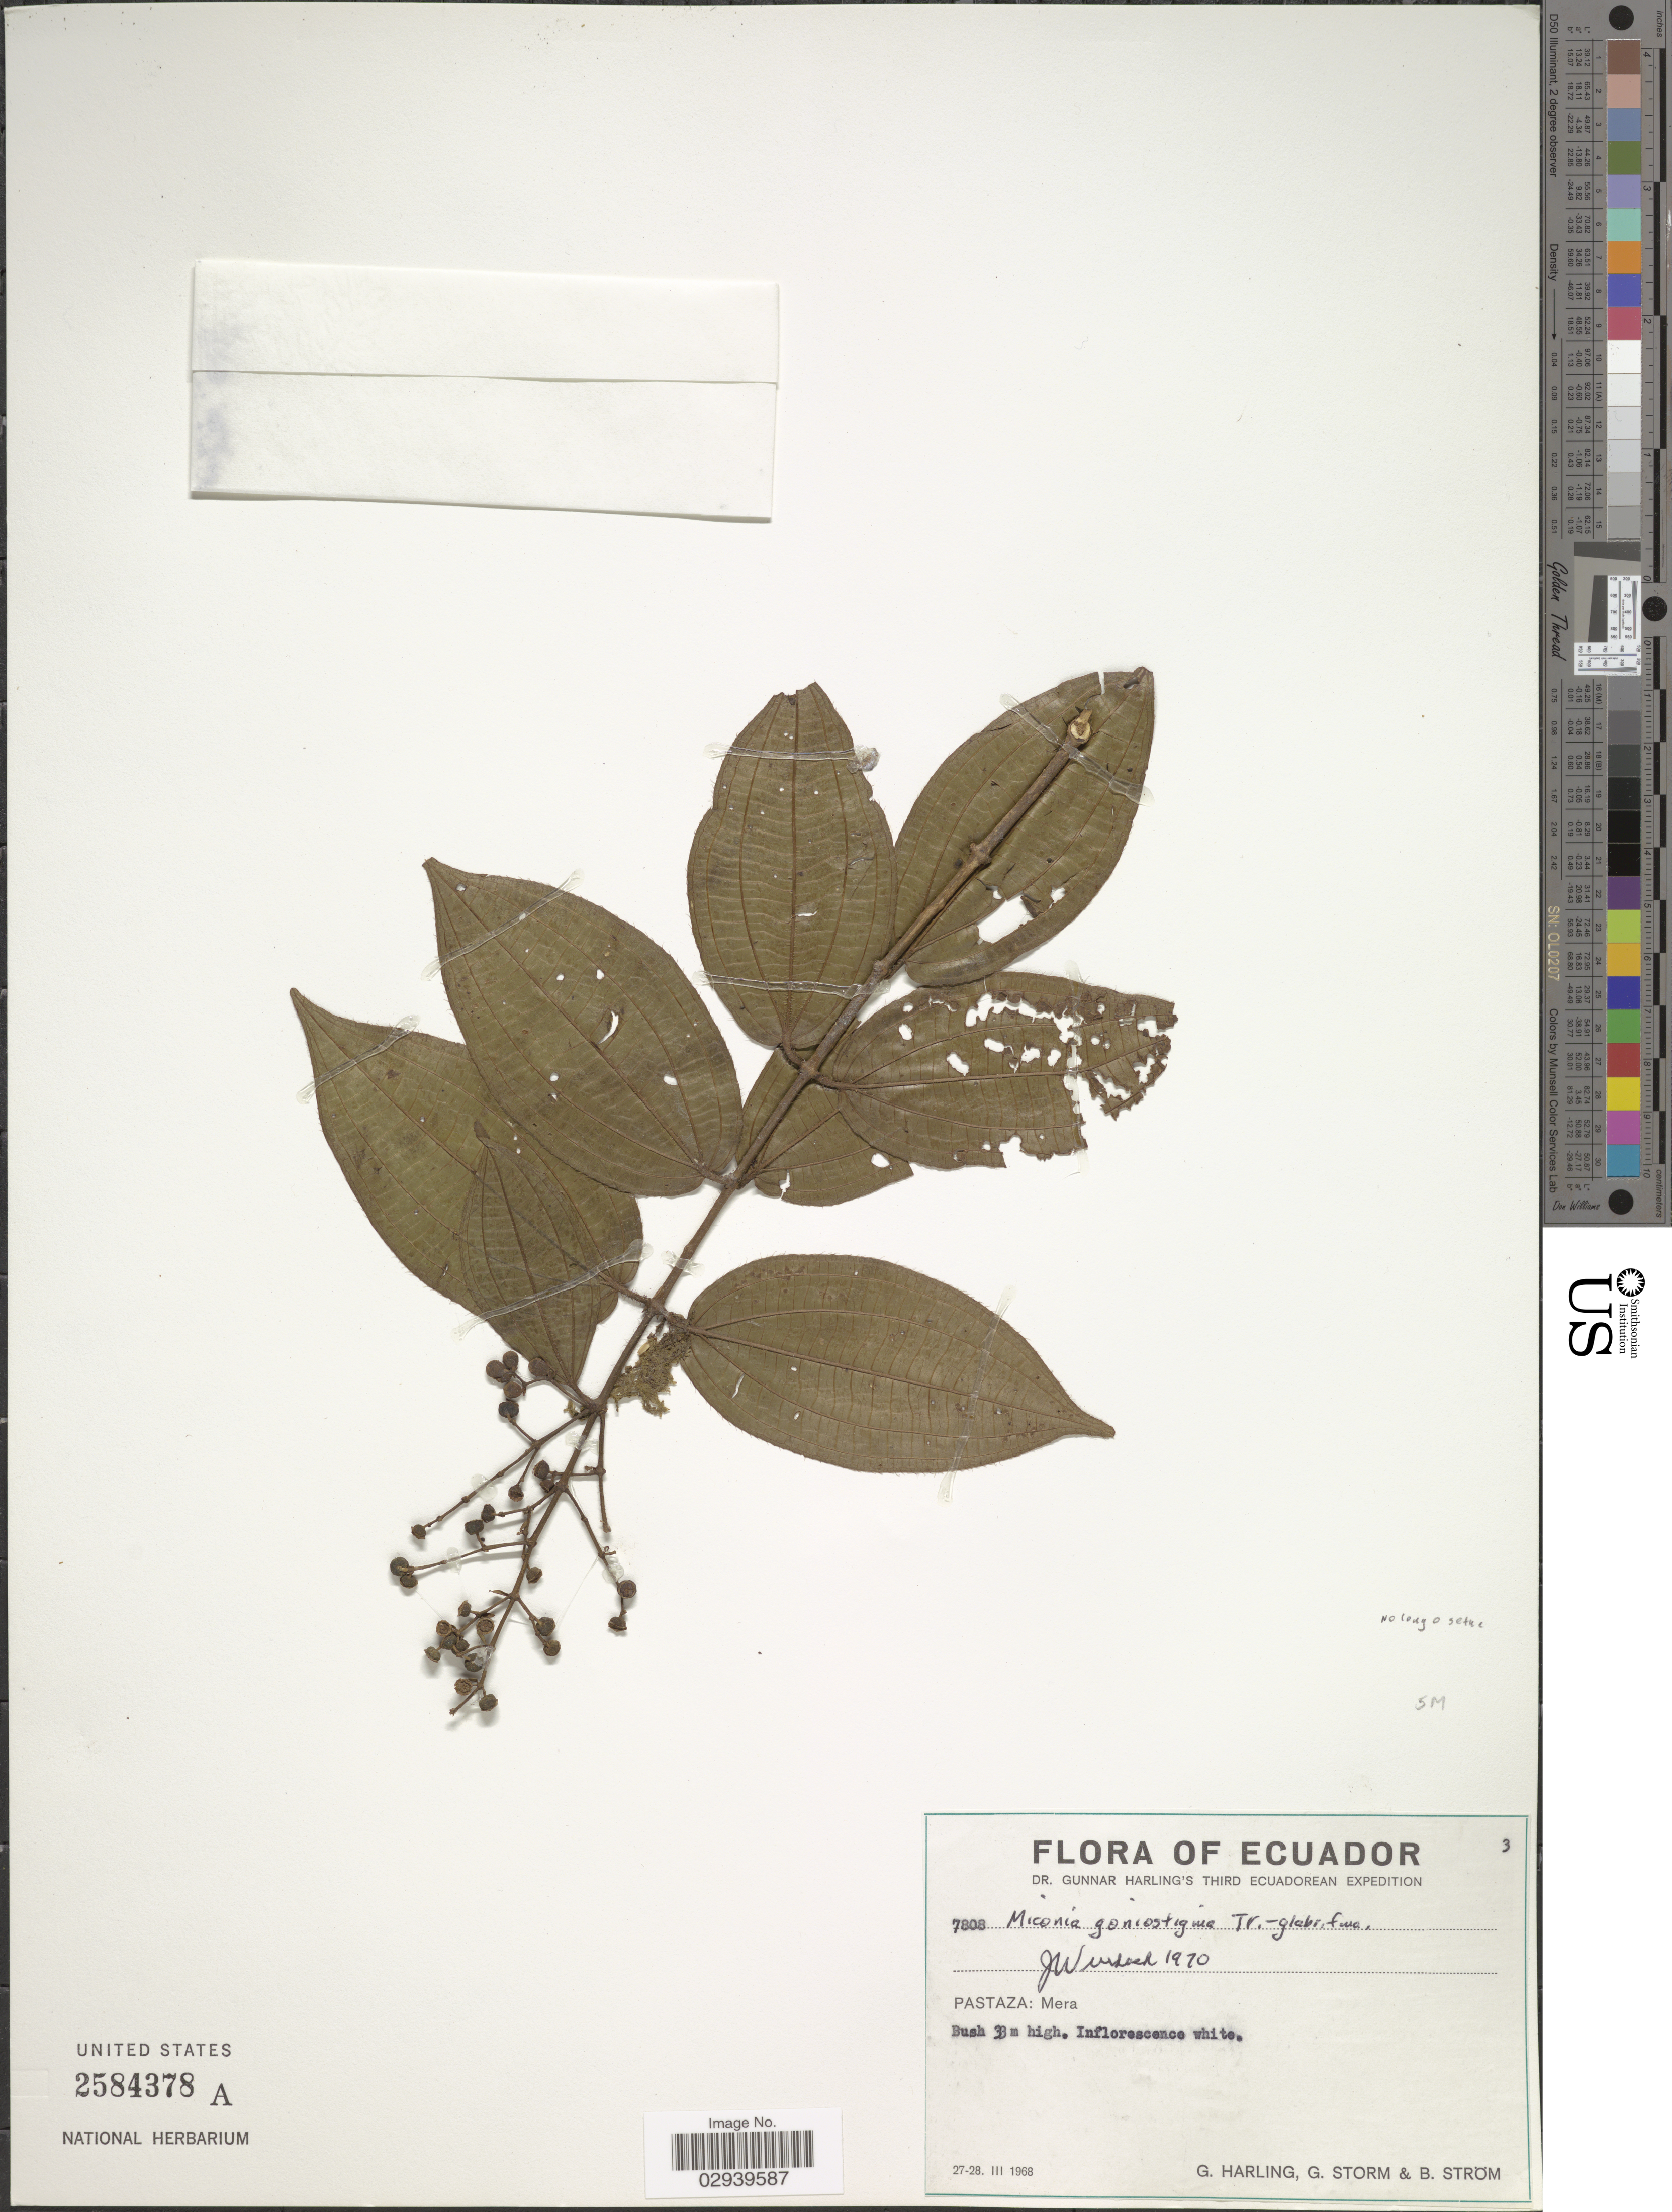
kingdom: Plantae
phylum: Tracheophyta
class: Magnoliopsida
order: Myrtales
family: Melastomataceae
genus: Miconia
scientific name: Miconia goniostigma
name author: Triana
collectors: G. Harling, G. Storm & B. Ström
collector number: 7808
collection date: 1968-03-27/1968-03-28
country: Ecuador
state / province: Pastaza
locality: Mera.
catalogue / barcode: US 2584378A